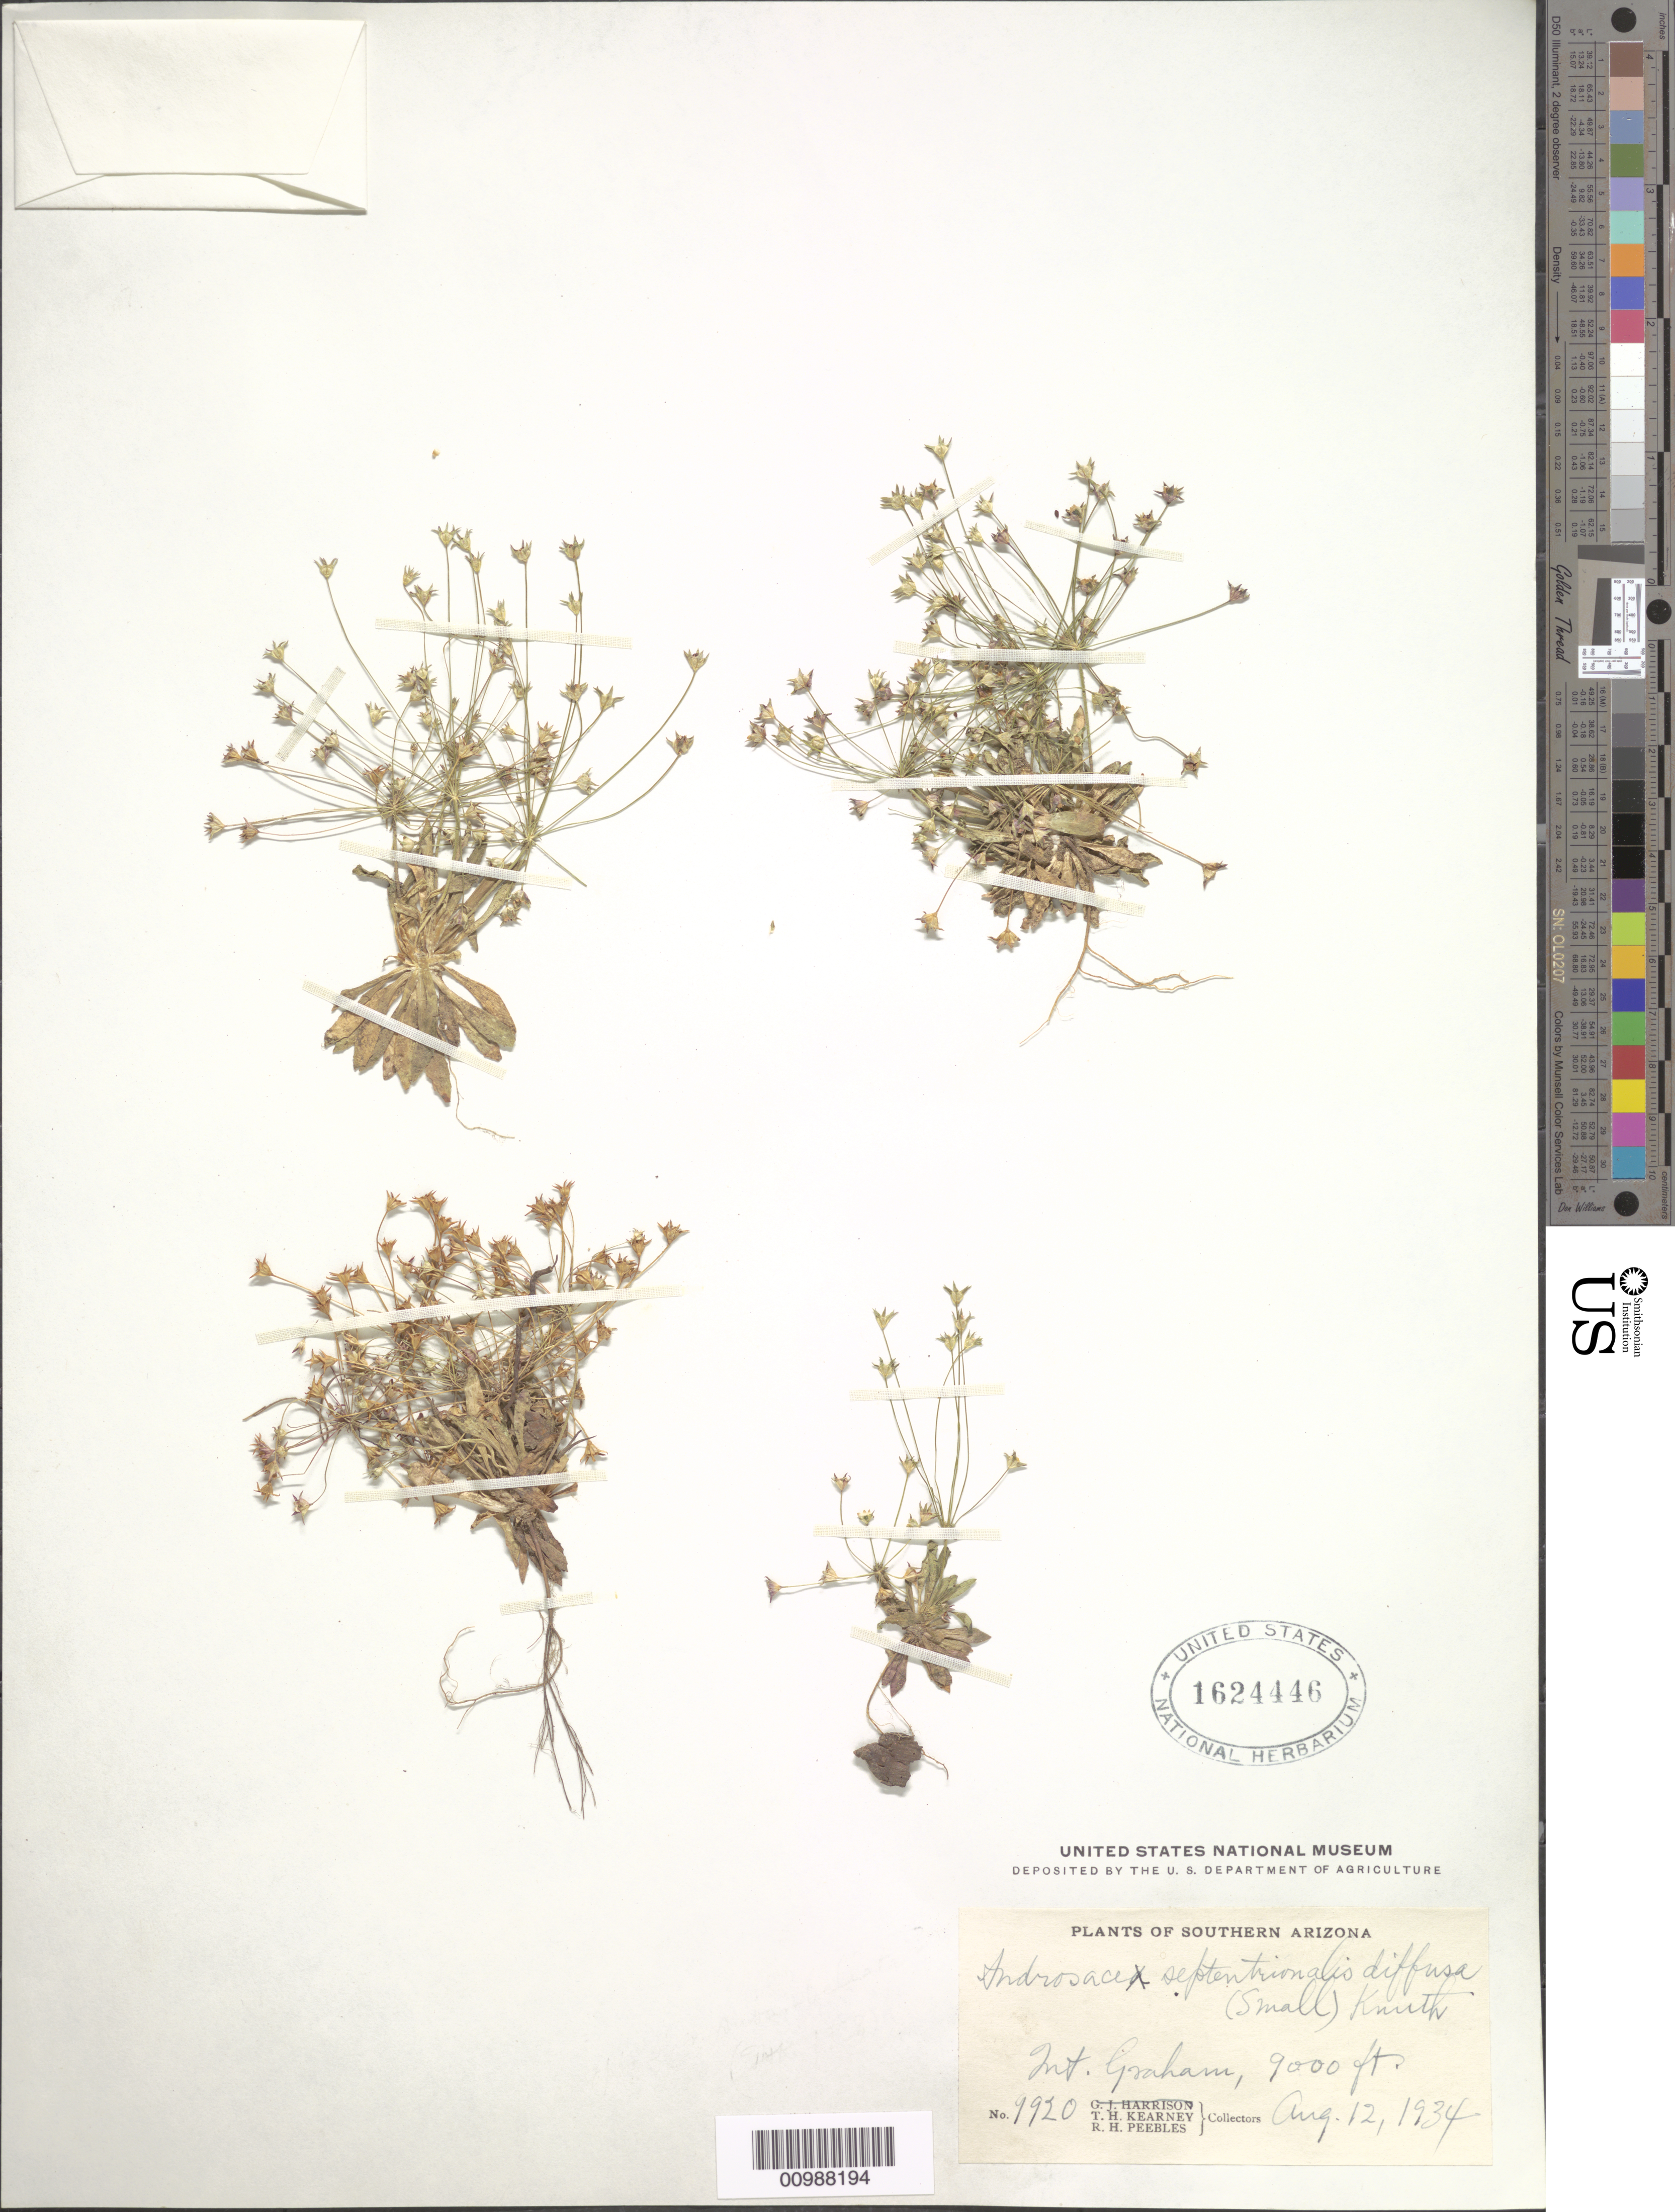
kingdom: Plantae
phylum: Tracheophyta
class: Magnoliopsida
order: Ericales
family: Primulaceae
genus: Androsace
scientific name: Androsace septentrionalis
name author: L.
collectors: T. H. Kearney & R. H. Peebles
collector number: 9920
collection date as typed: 12 Aug 1934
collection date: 1934-08-12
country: United States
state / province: Arizona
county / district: Graham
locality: Mount Graham.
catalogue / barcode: US 1624446